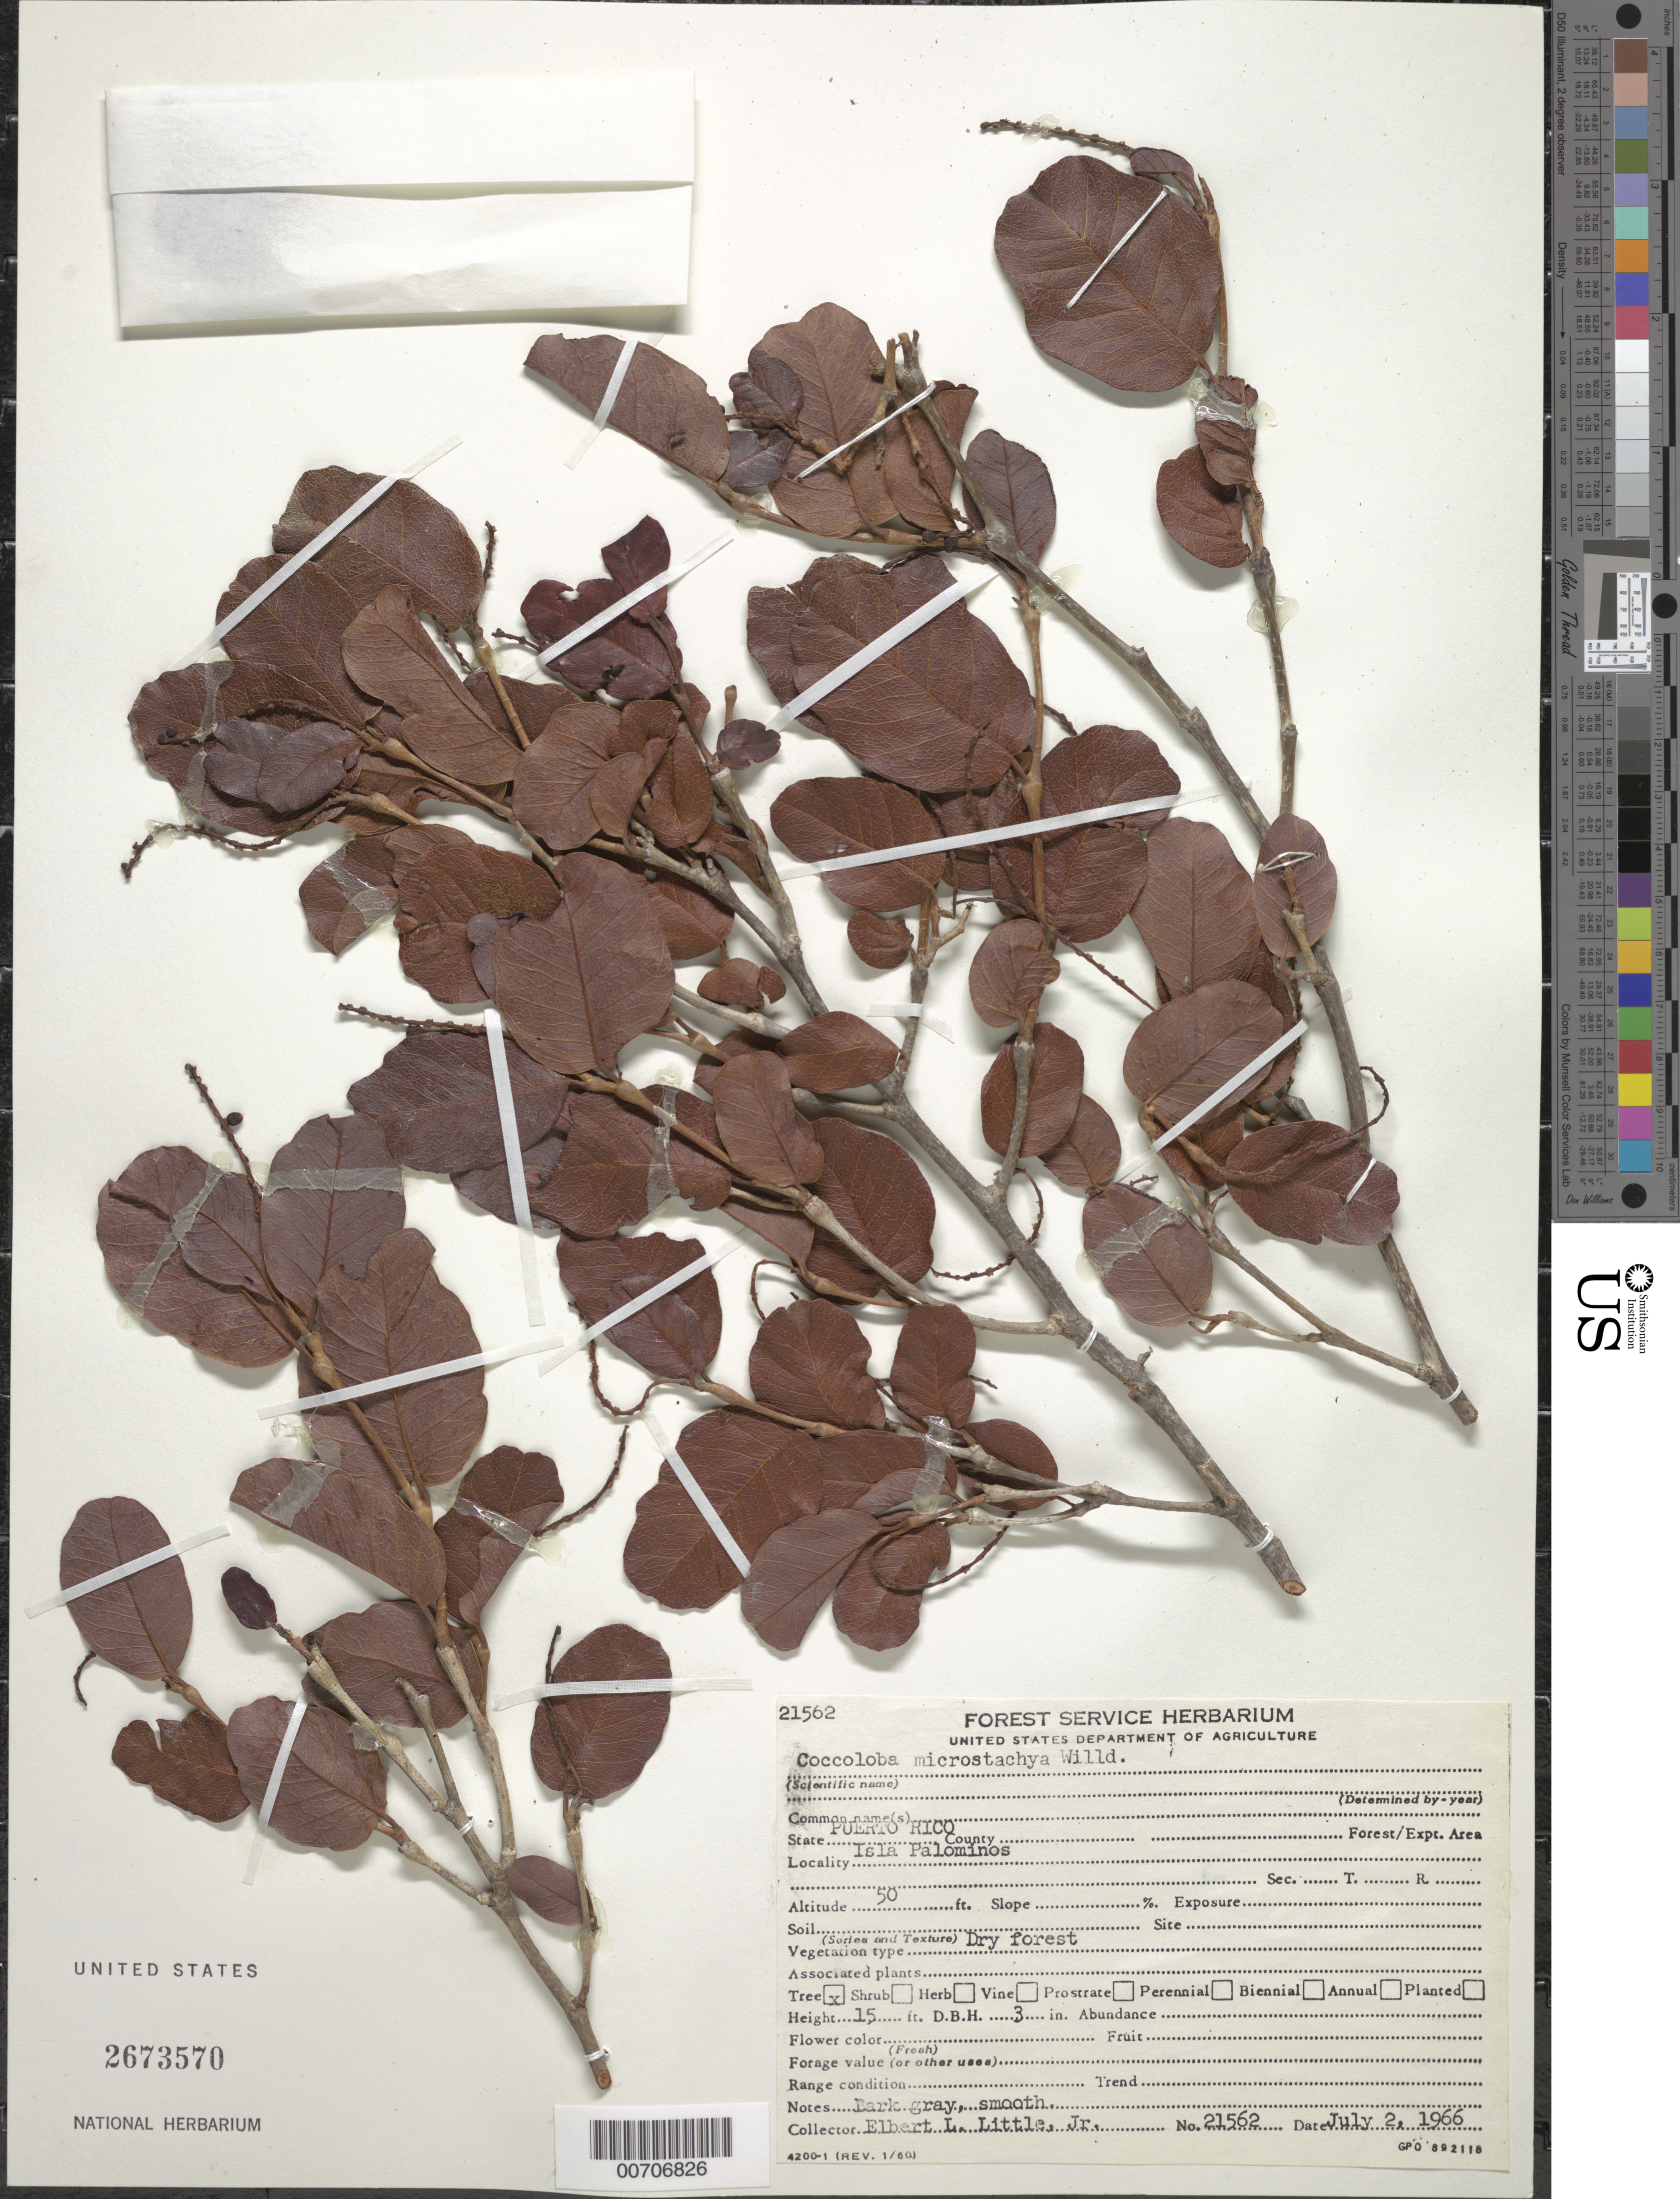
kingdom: Plantae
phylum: Tracheophyta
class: Magnoliopsida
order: Caryophyllales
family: Polygonaceae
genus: Coccoloba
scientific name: Coccoloba microstachya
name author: Willd.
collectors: E. L. Little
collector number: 21562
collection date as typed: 02 Jul 1966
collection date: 1966-07-02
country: Puerto Rico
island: Greater Antilles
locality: Isla Palominos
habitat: Dry forest.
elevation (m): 15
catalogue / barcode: US 2673570